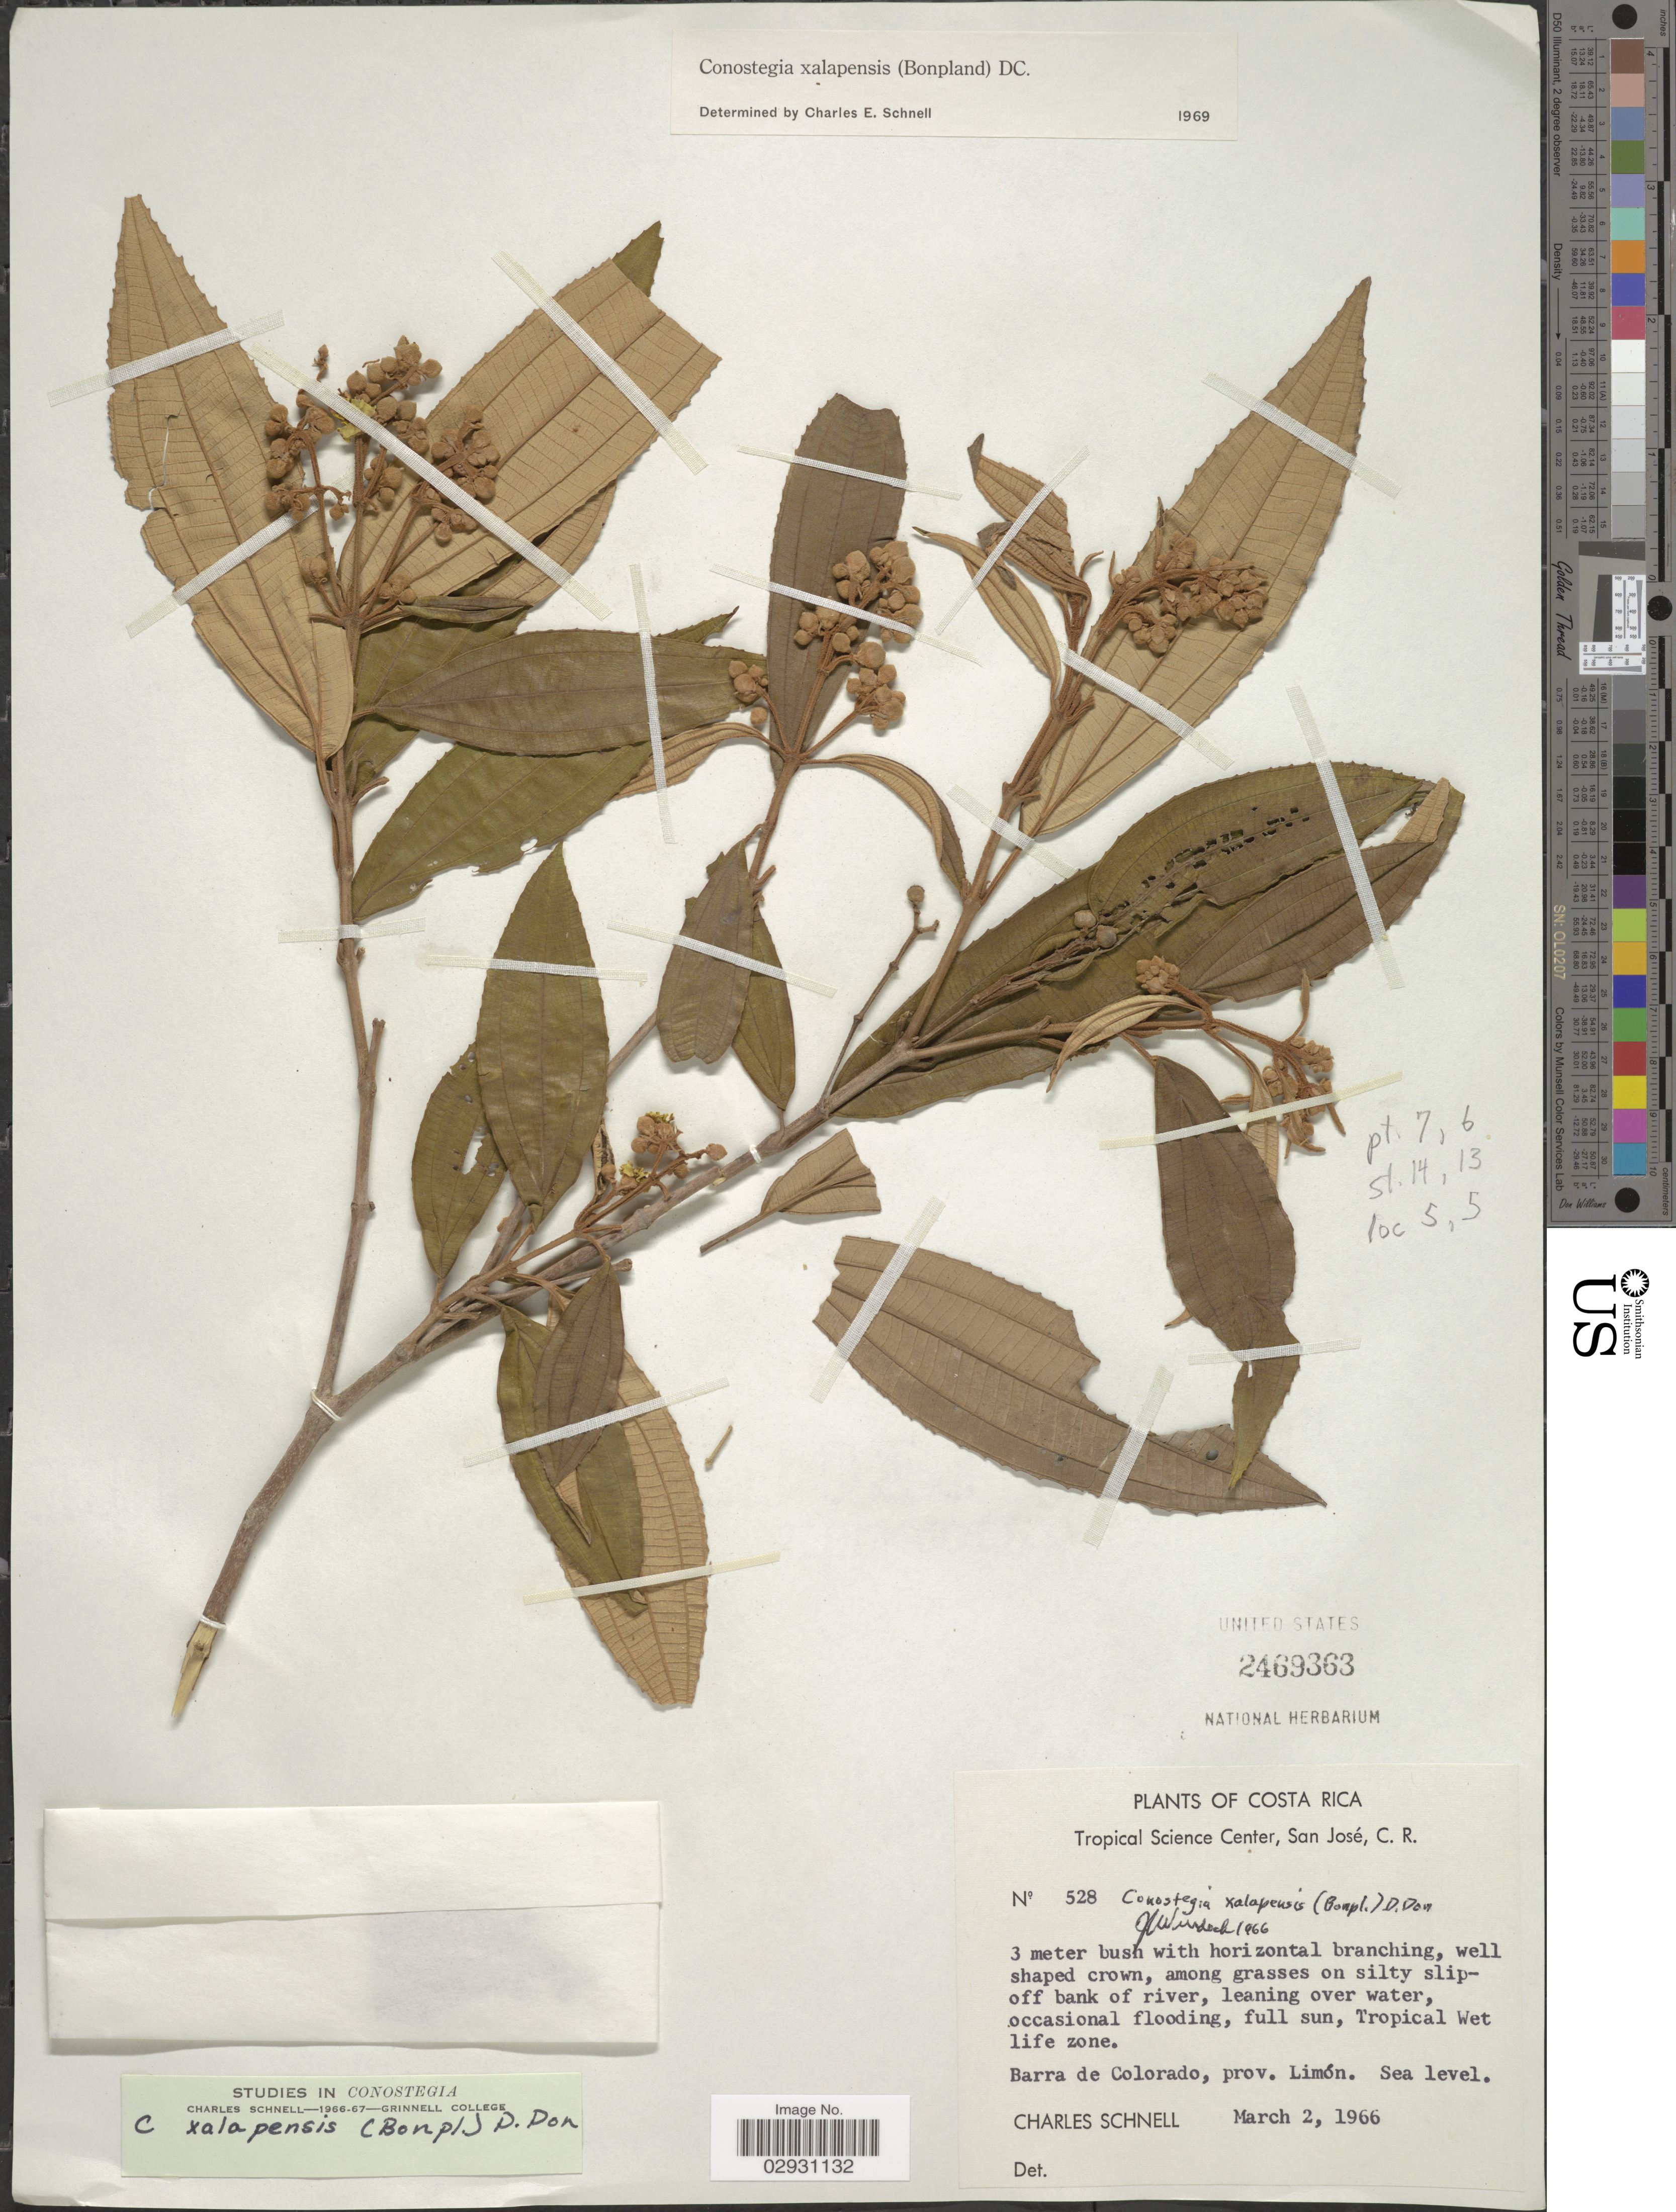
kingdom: Plantae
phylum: Tracheophyta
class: Magnoliopsida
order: Myrtales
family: Melastomataceae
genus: Conostegia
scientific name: Conostegia quadrangularis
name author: Schltdl. ex Steud.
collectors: C. Schnell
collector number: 528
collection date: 1966-03-02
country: Costa Rica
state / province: Limón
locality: Tropical Wet life zone. Barra de Colorado.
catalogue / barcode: US 2469363